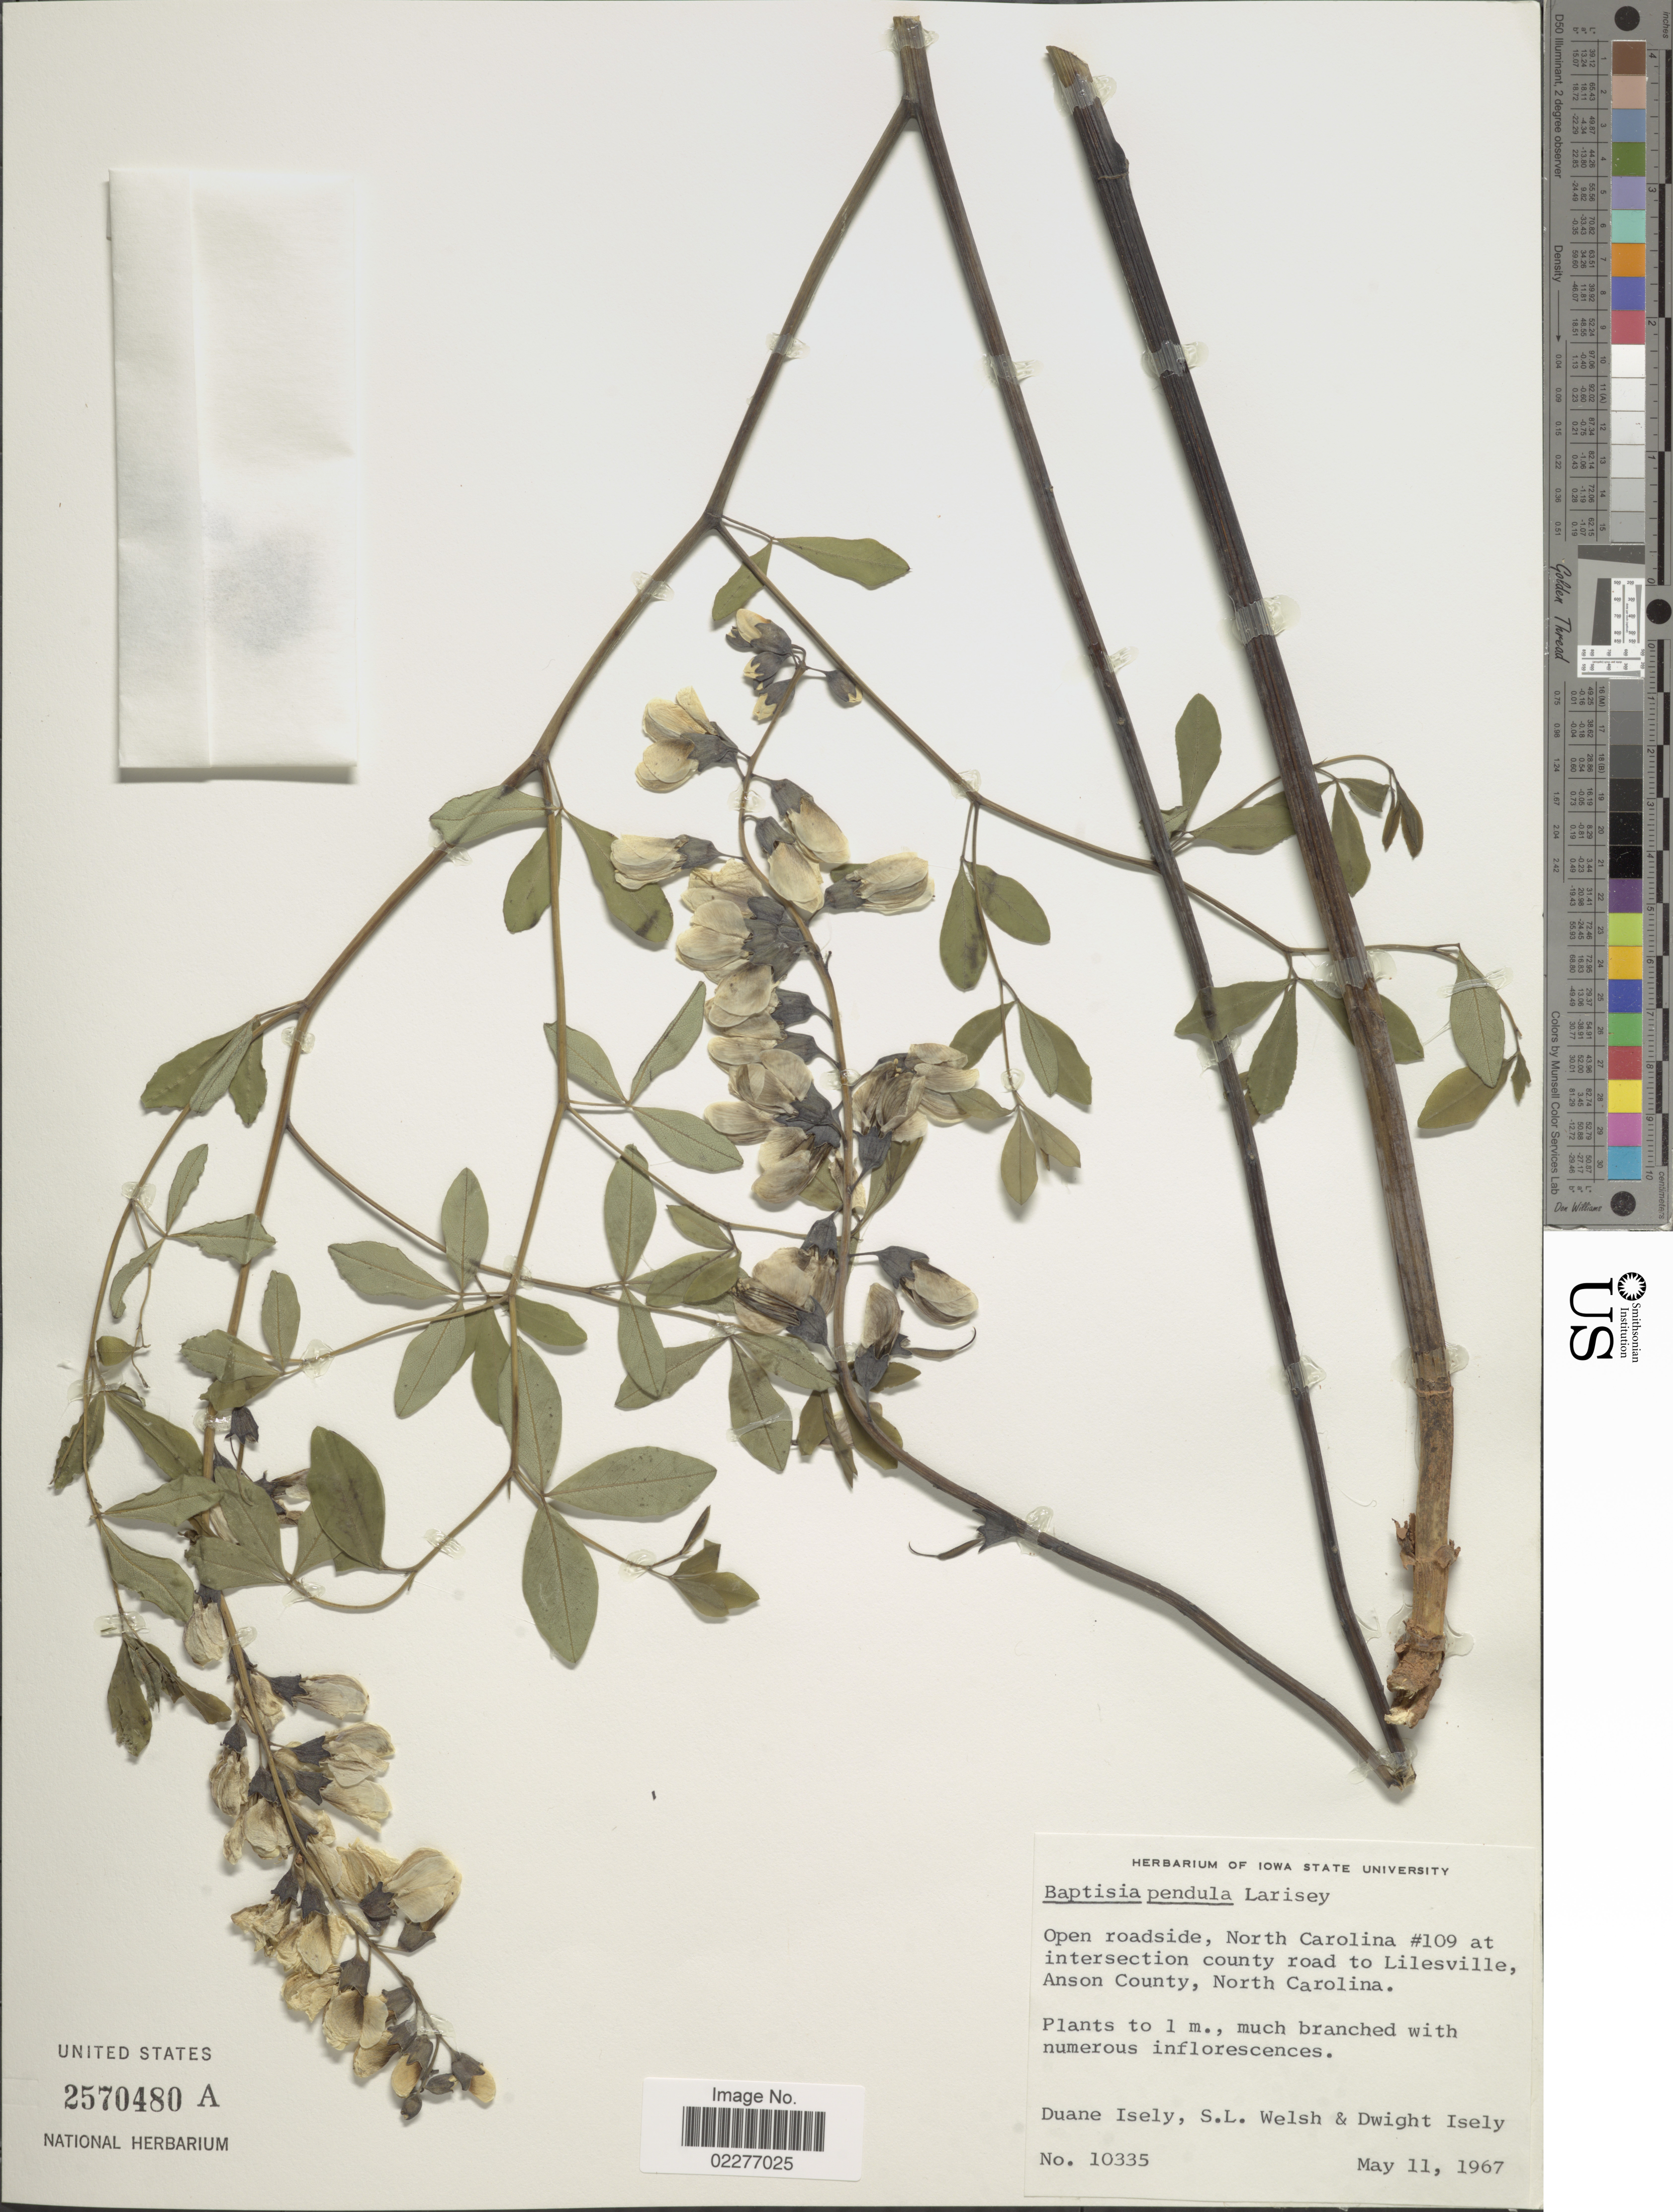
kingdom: Plantae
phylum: Tracheophyta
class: Magnoliopsida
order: Fabales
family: Fabaceae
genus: Baptisia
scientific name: Baptisia pendula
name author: Larisey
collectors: D. Isely, S. Welsh & D. Isely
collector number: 10335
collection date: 1967-05-11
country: United States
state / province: North Carolina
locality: Open roadside, North Carolina #109 at intersection county road to Lilesville Anson County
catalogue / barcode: US 2570480A